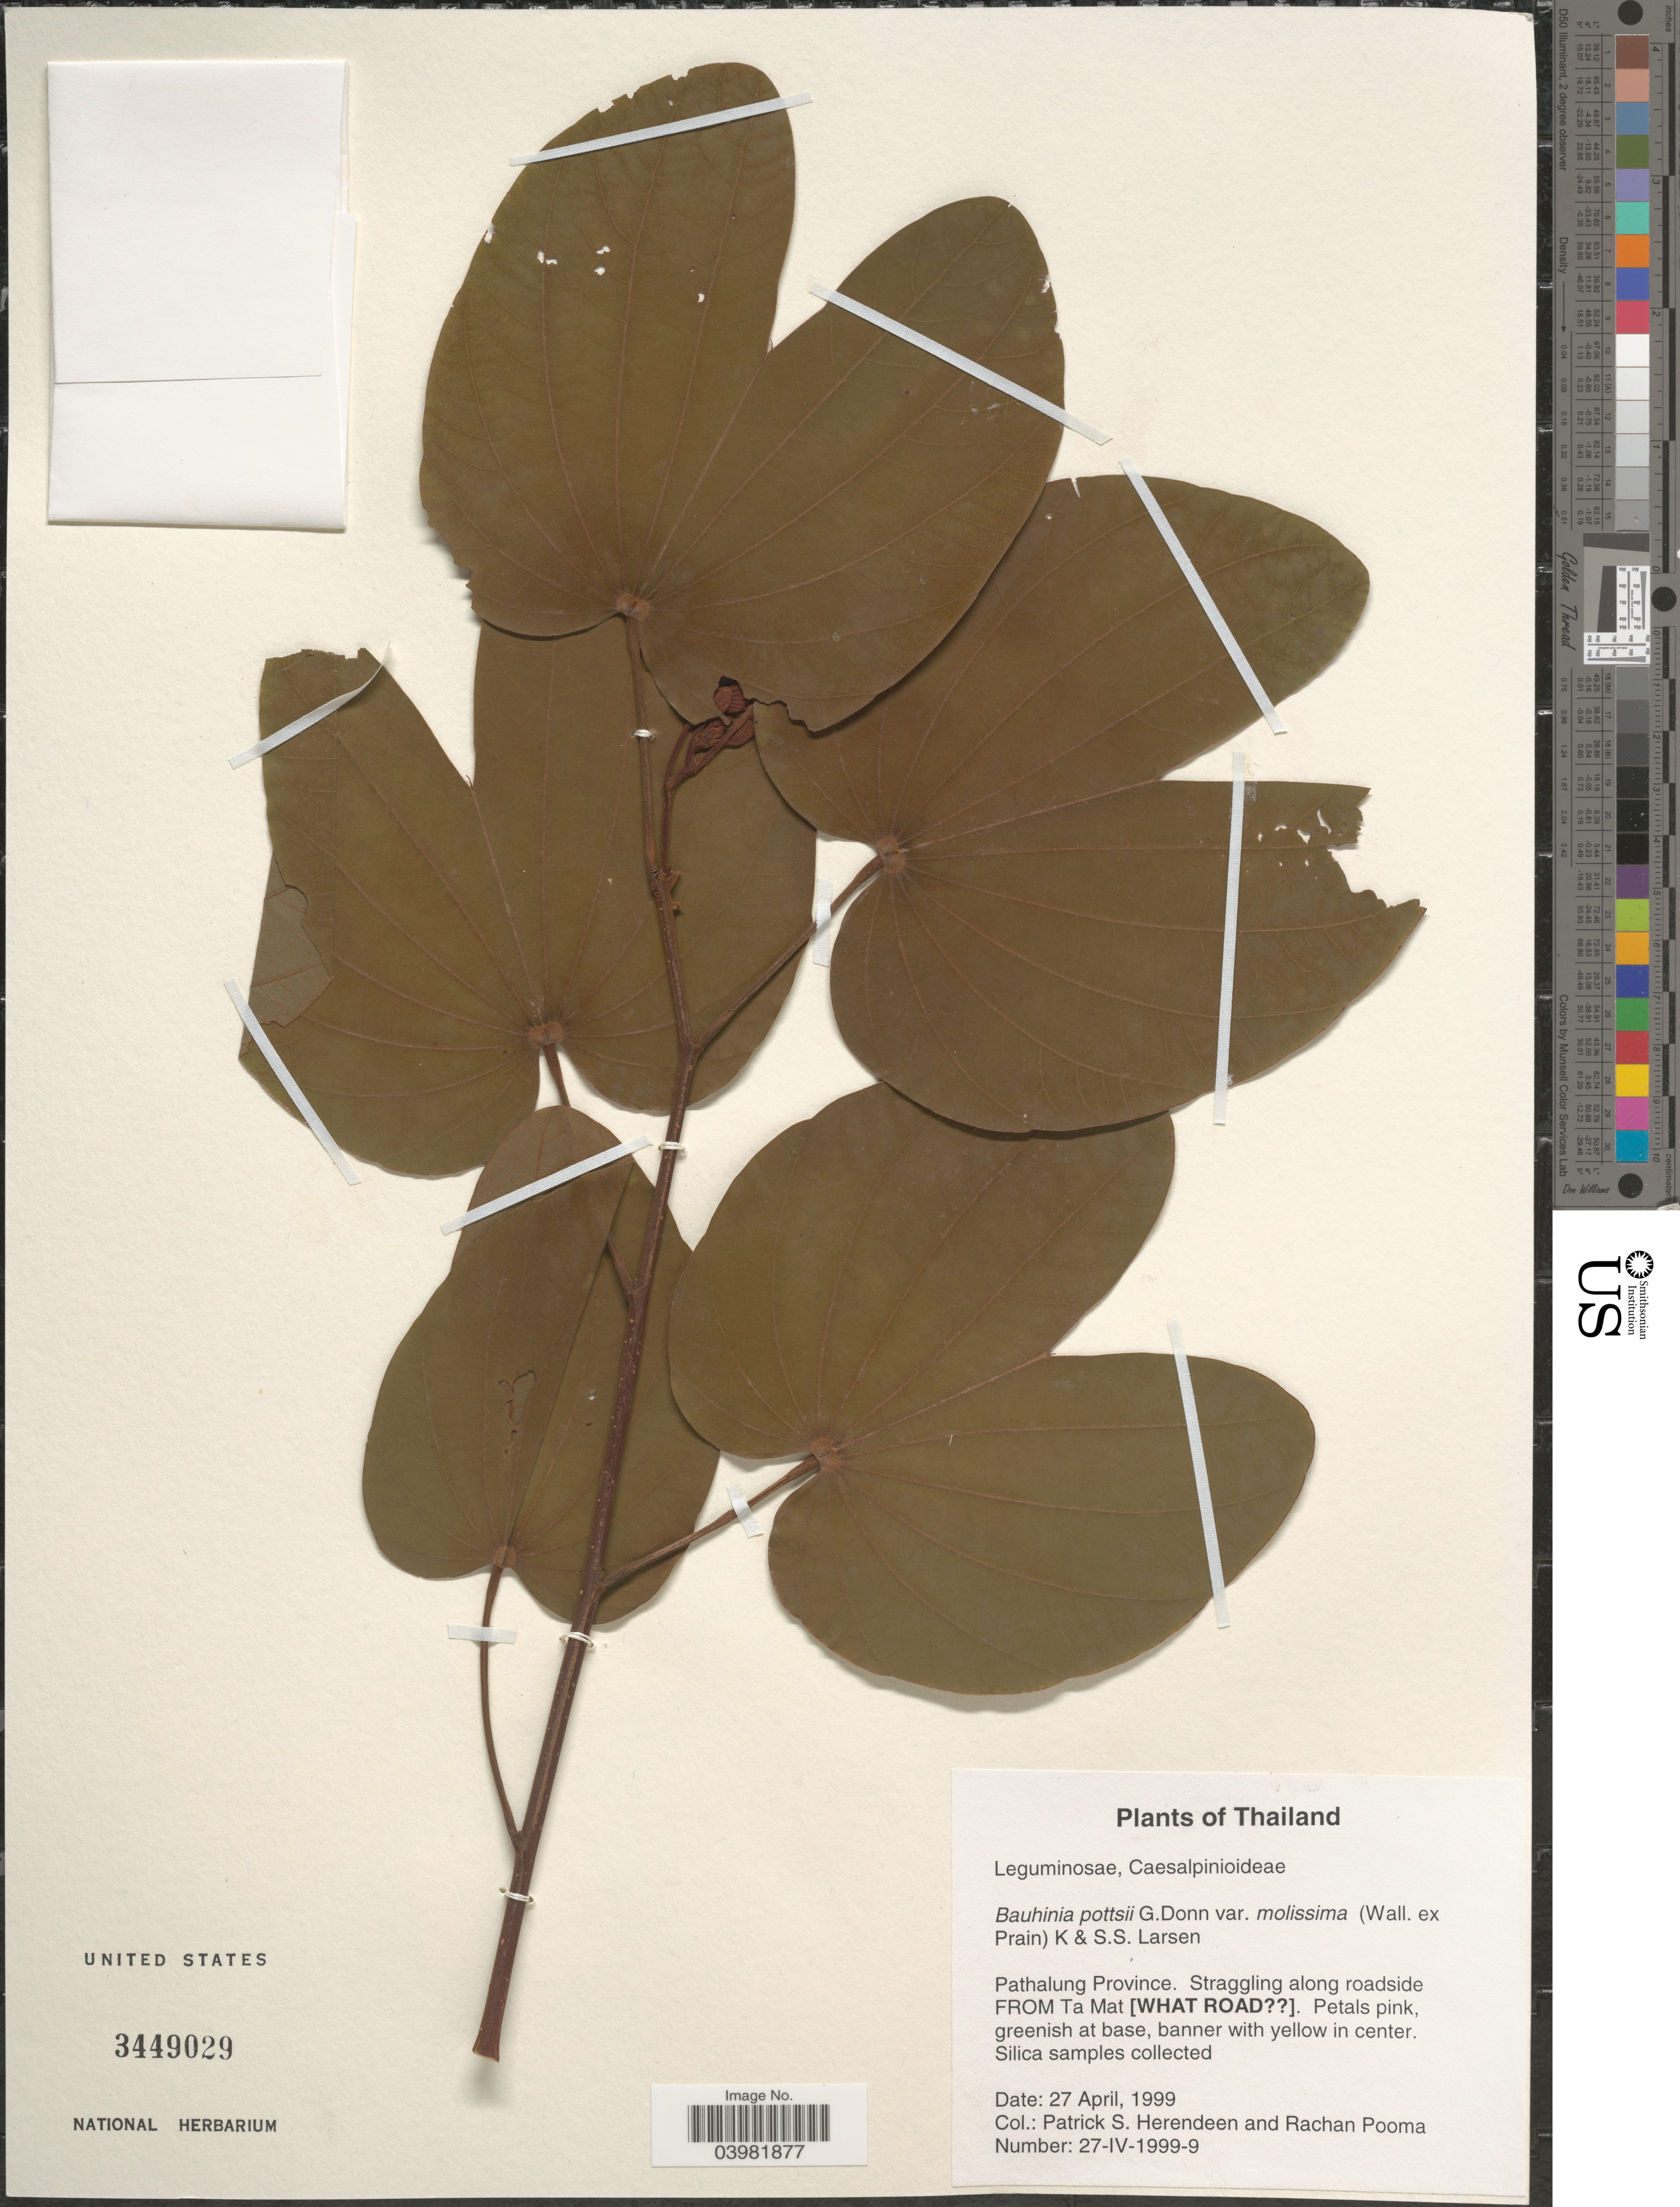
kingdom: Plantae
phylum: Tracheophyta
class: Magnoliopsida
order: Fabales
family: Fabaceae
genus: Bauhinia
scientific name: Bauhinia pottsii var. mollissima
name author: (Wall. ex Prain) K. Larsen & S.S. Larsen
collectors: P. S. Herendeen & R. Pooma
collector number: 27-IV-1999-9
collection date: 1999-04-27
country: Thailand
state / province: Phattalung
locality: Pathalung Province. Along roadside from Ta Mat [What Road[unsure placement][unsure placement]].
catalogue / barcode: US 3449029